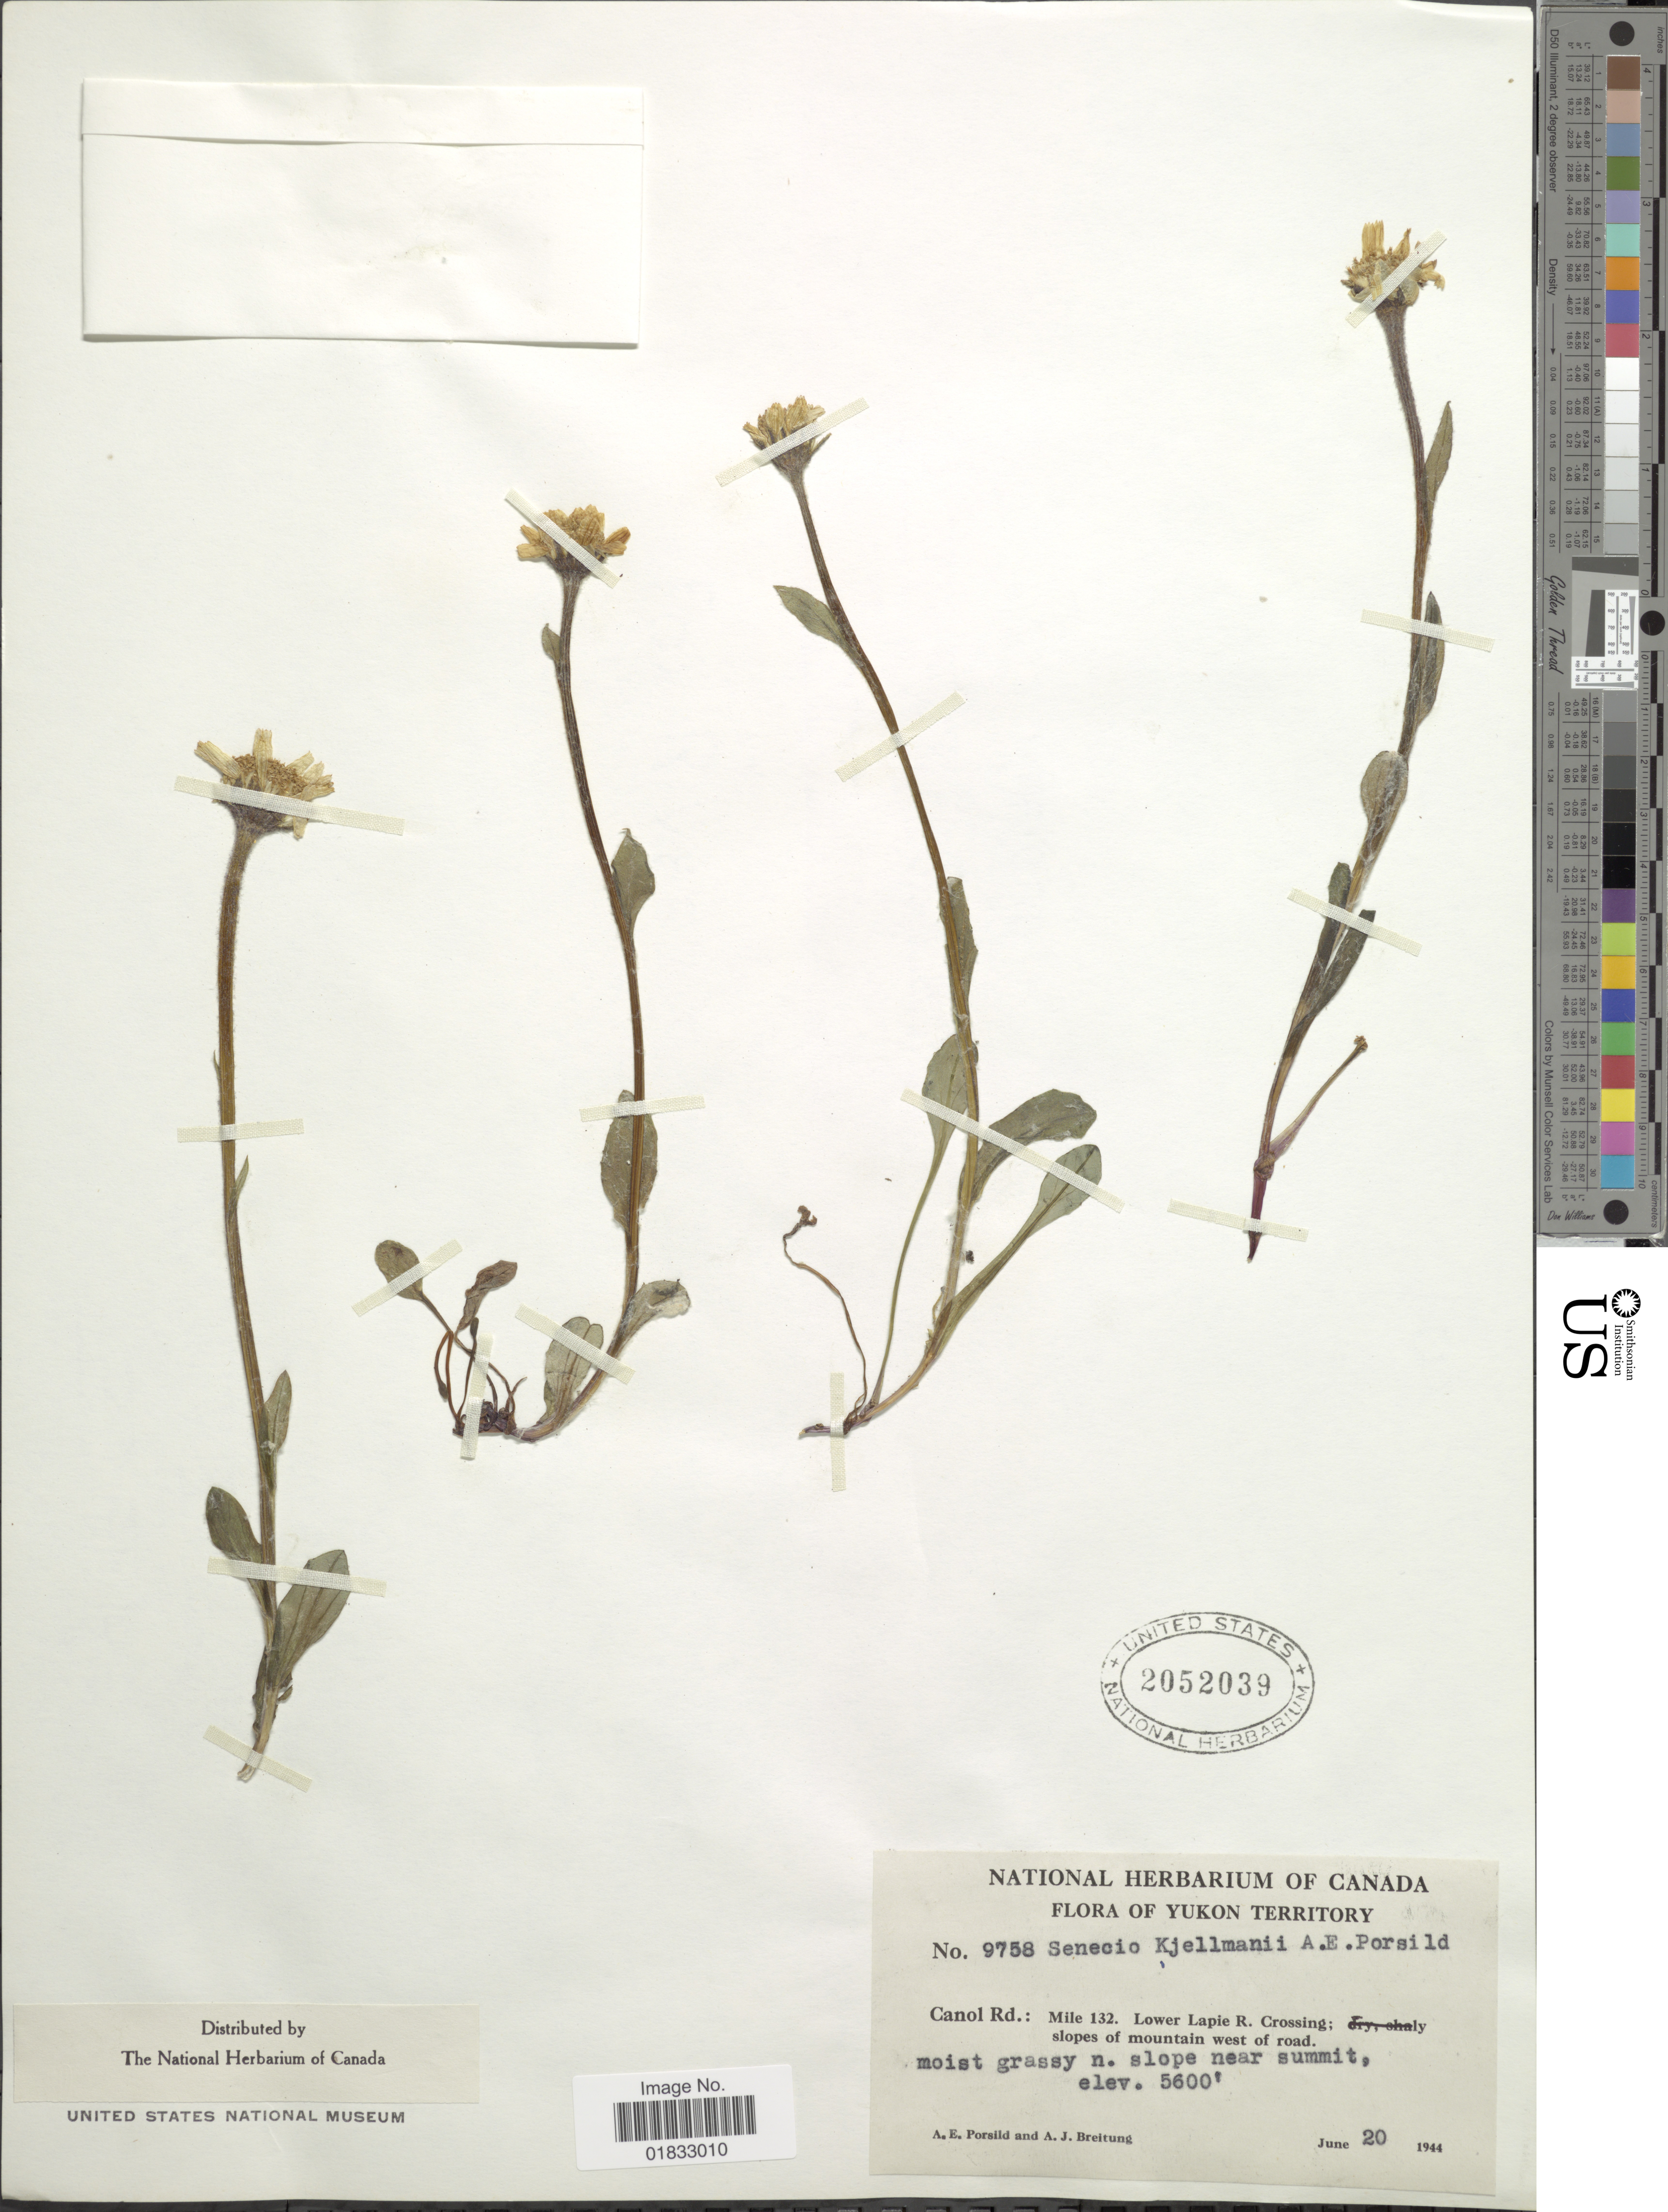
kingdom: Plantae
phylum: Tracheophyta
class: Magnoliopsida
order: Asterales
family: Asteraceae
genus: Tephroseris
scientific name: Tephroseris kjellmanii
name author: (A.E. Porsild) Holub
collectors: A. E. Porsild & A. Breitung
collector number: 9758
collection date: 1944-06-20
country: Canada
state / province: Yukon Territory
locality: Canol Rd.: Mile 132. Lower Lapie R. Crossing; slopes of mountain west of road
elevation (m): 1707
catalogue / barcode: US 2052039